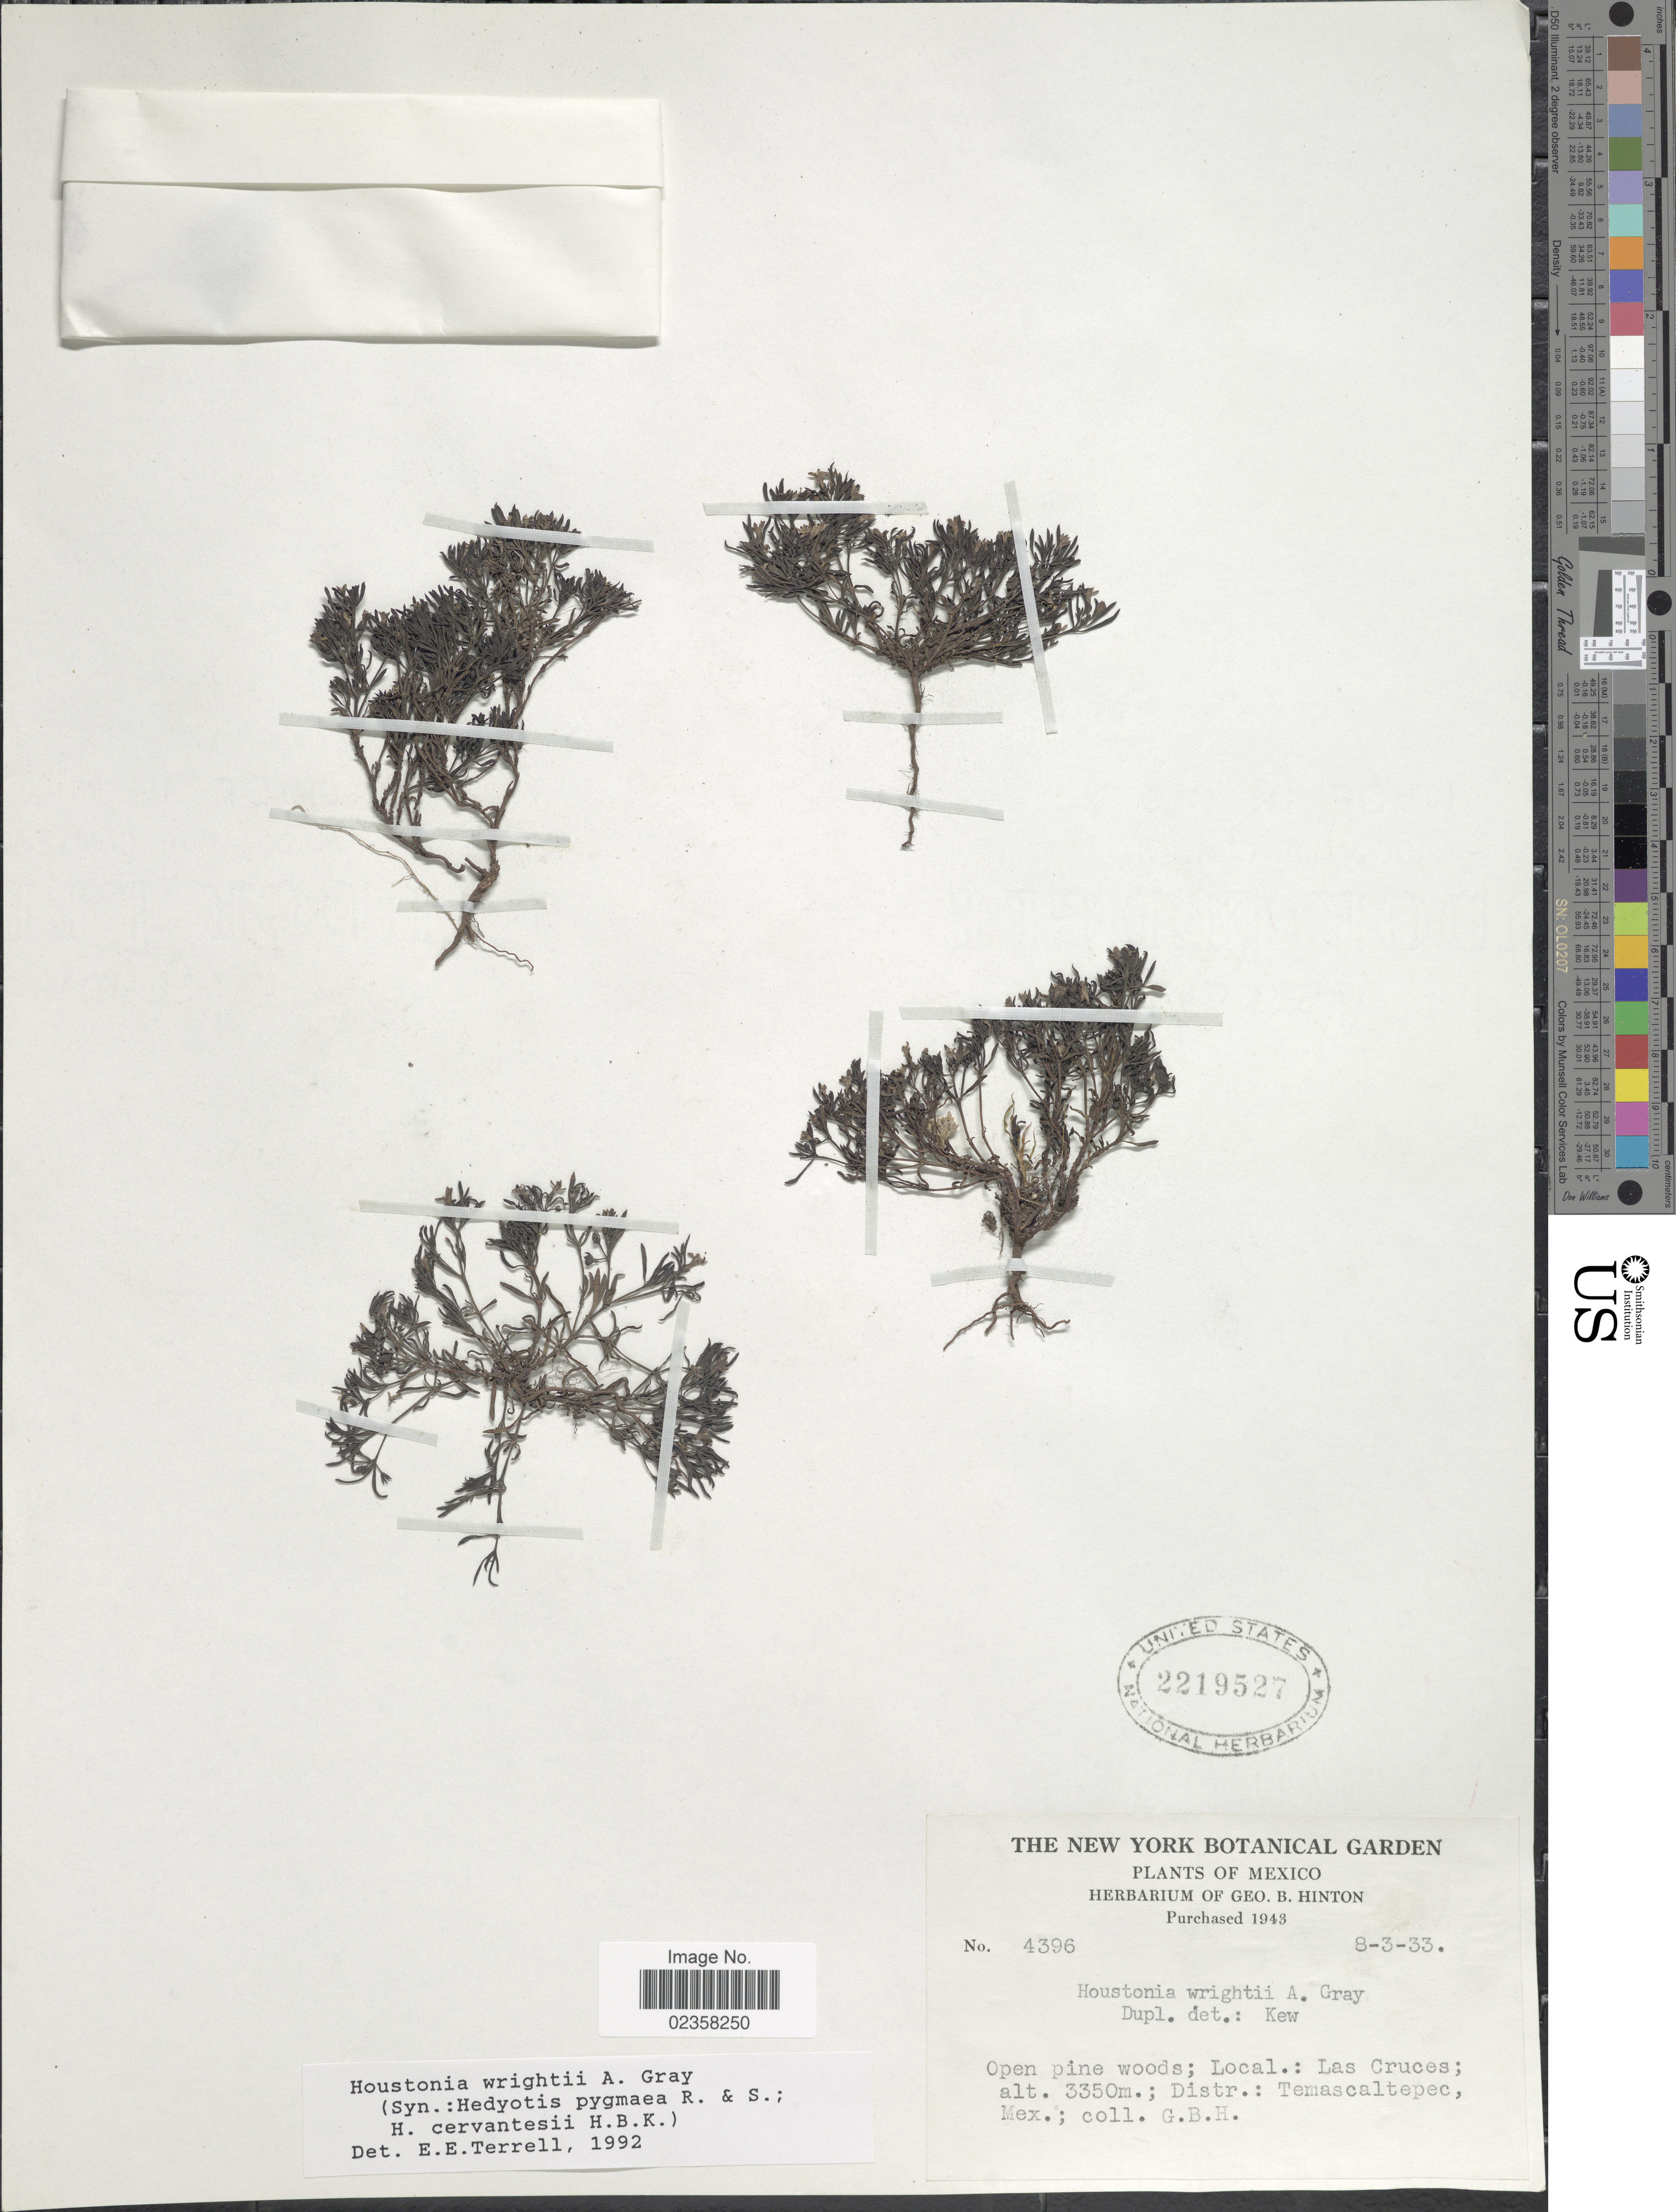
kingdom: Plantae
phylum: Tracheophyta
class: Magnoliopsida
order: Gentianales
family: Rubiaceae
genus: Houstonia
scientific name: Houstonia wrightii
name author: (A. Gray) A. Gray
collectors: G. B. Hinton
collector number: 4396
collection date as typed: Transcribed d/m/y: 8/3/33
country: Mexico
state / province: México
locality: Las Cruces, Distr. Temascaltepec, Mex.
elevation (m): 3350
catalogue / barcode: US 2219527